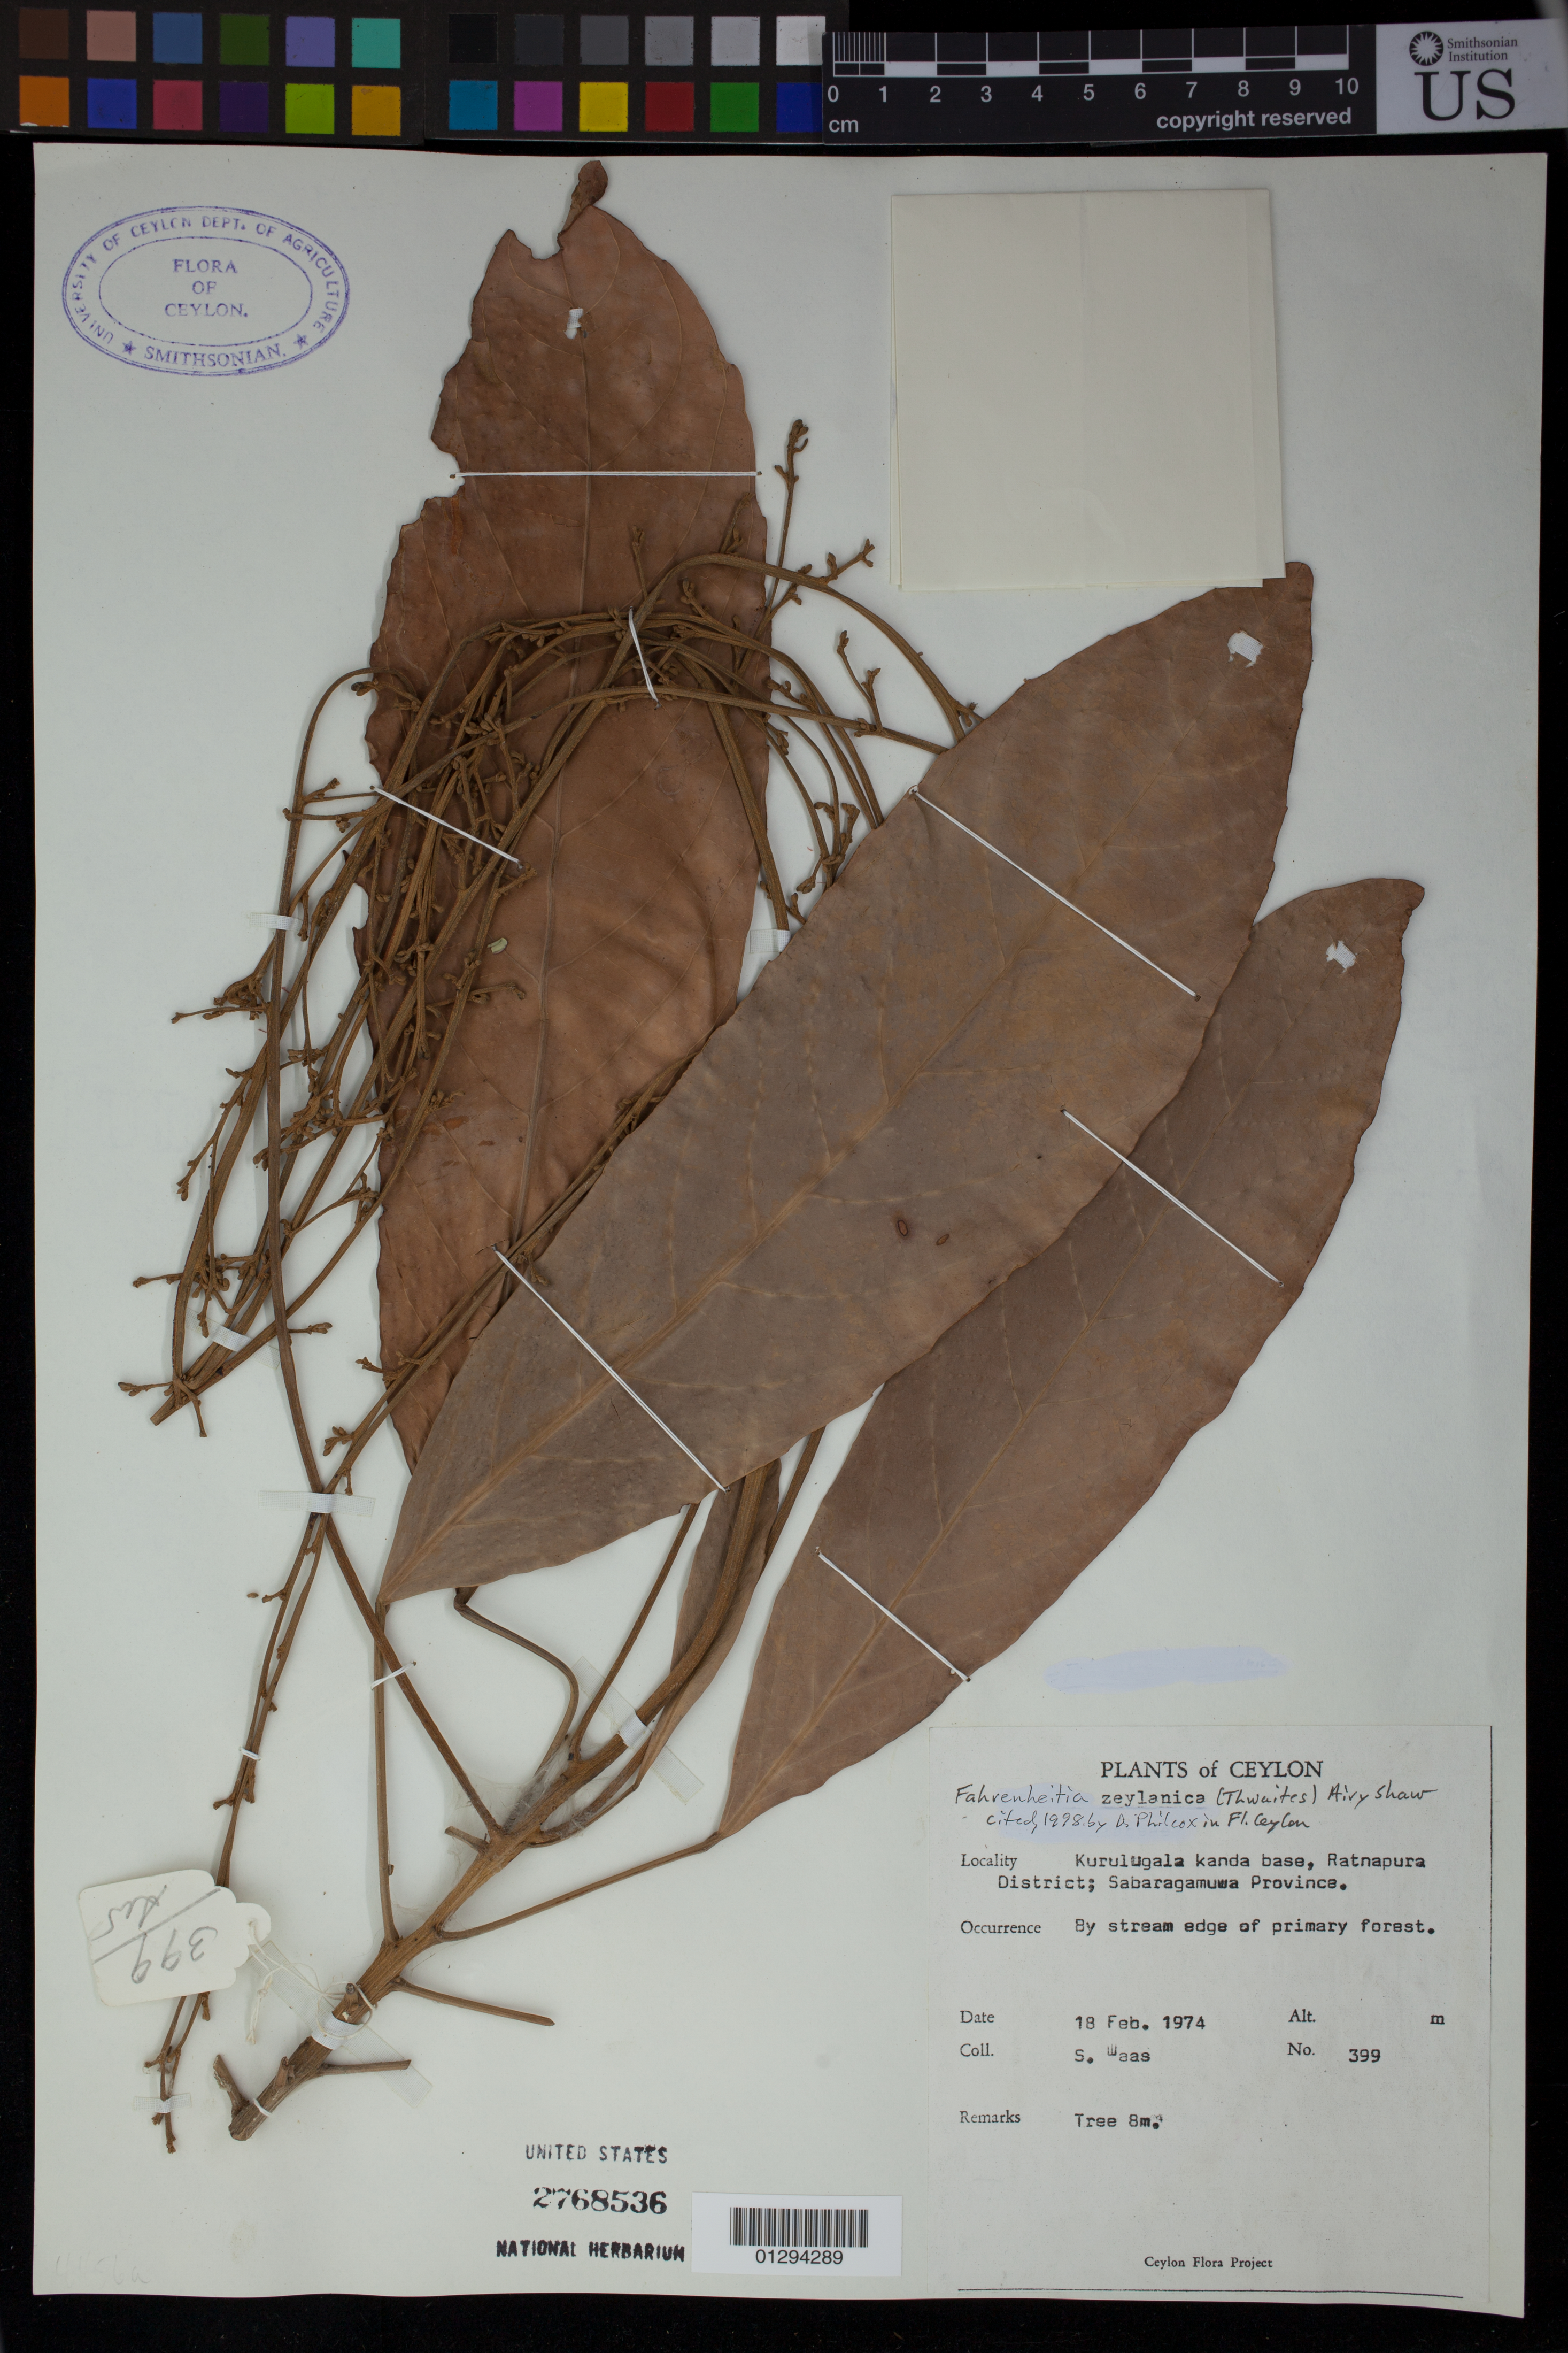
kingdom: Plantae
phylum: Tracheophyta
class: Magnoliopsida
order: Malpighiales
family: Euphorbiaceae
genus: Fahrenheitia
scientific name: Fahrenheitia zeylanica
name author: (Thwaites) Airy Shaw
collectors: S. Waas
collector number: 399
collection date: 1974-02-18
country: Sri Lanka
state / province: Sabaragamuwa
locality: Kurulugala kanda base, Ratnapura District.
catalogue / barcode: US 2768536